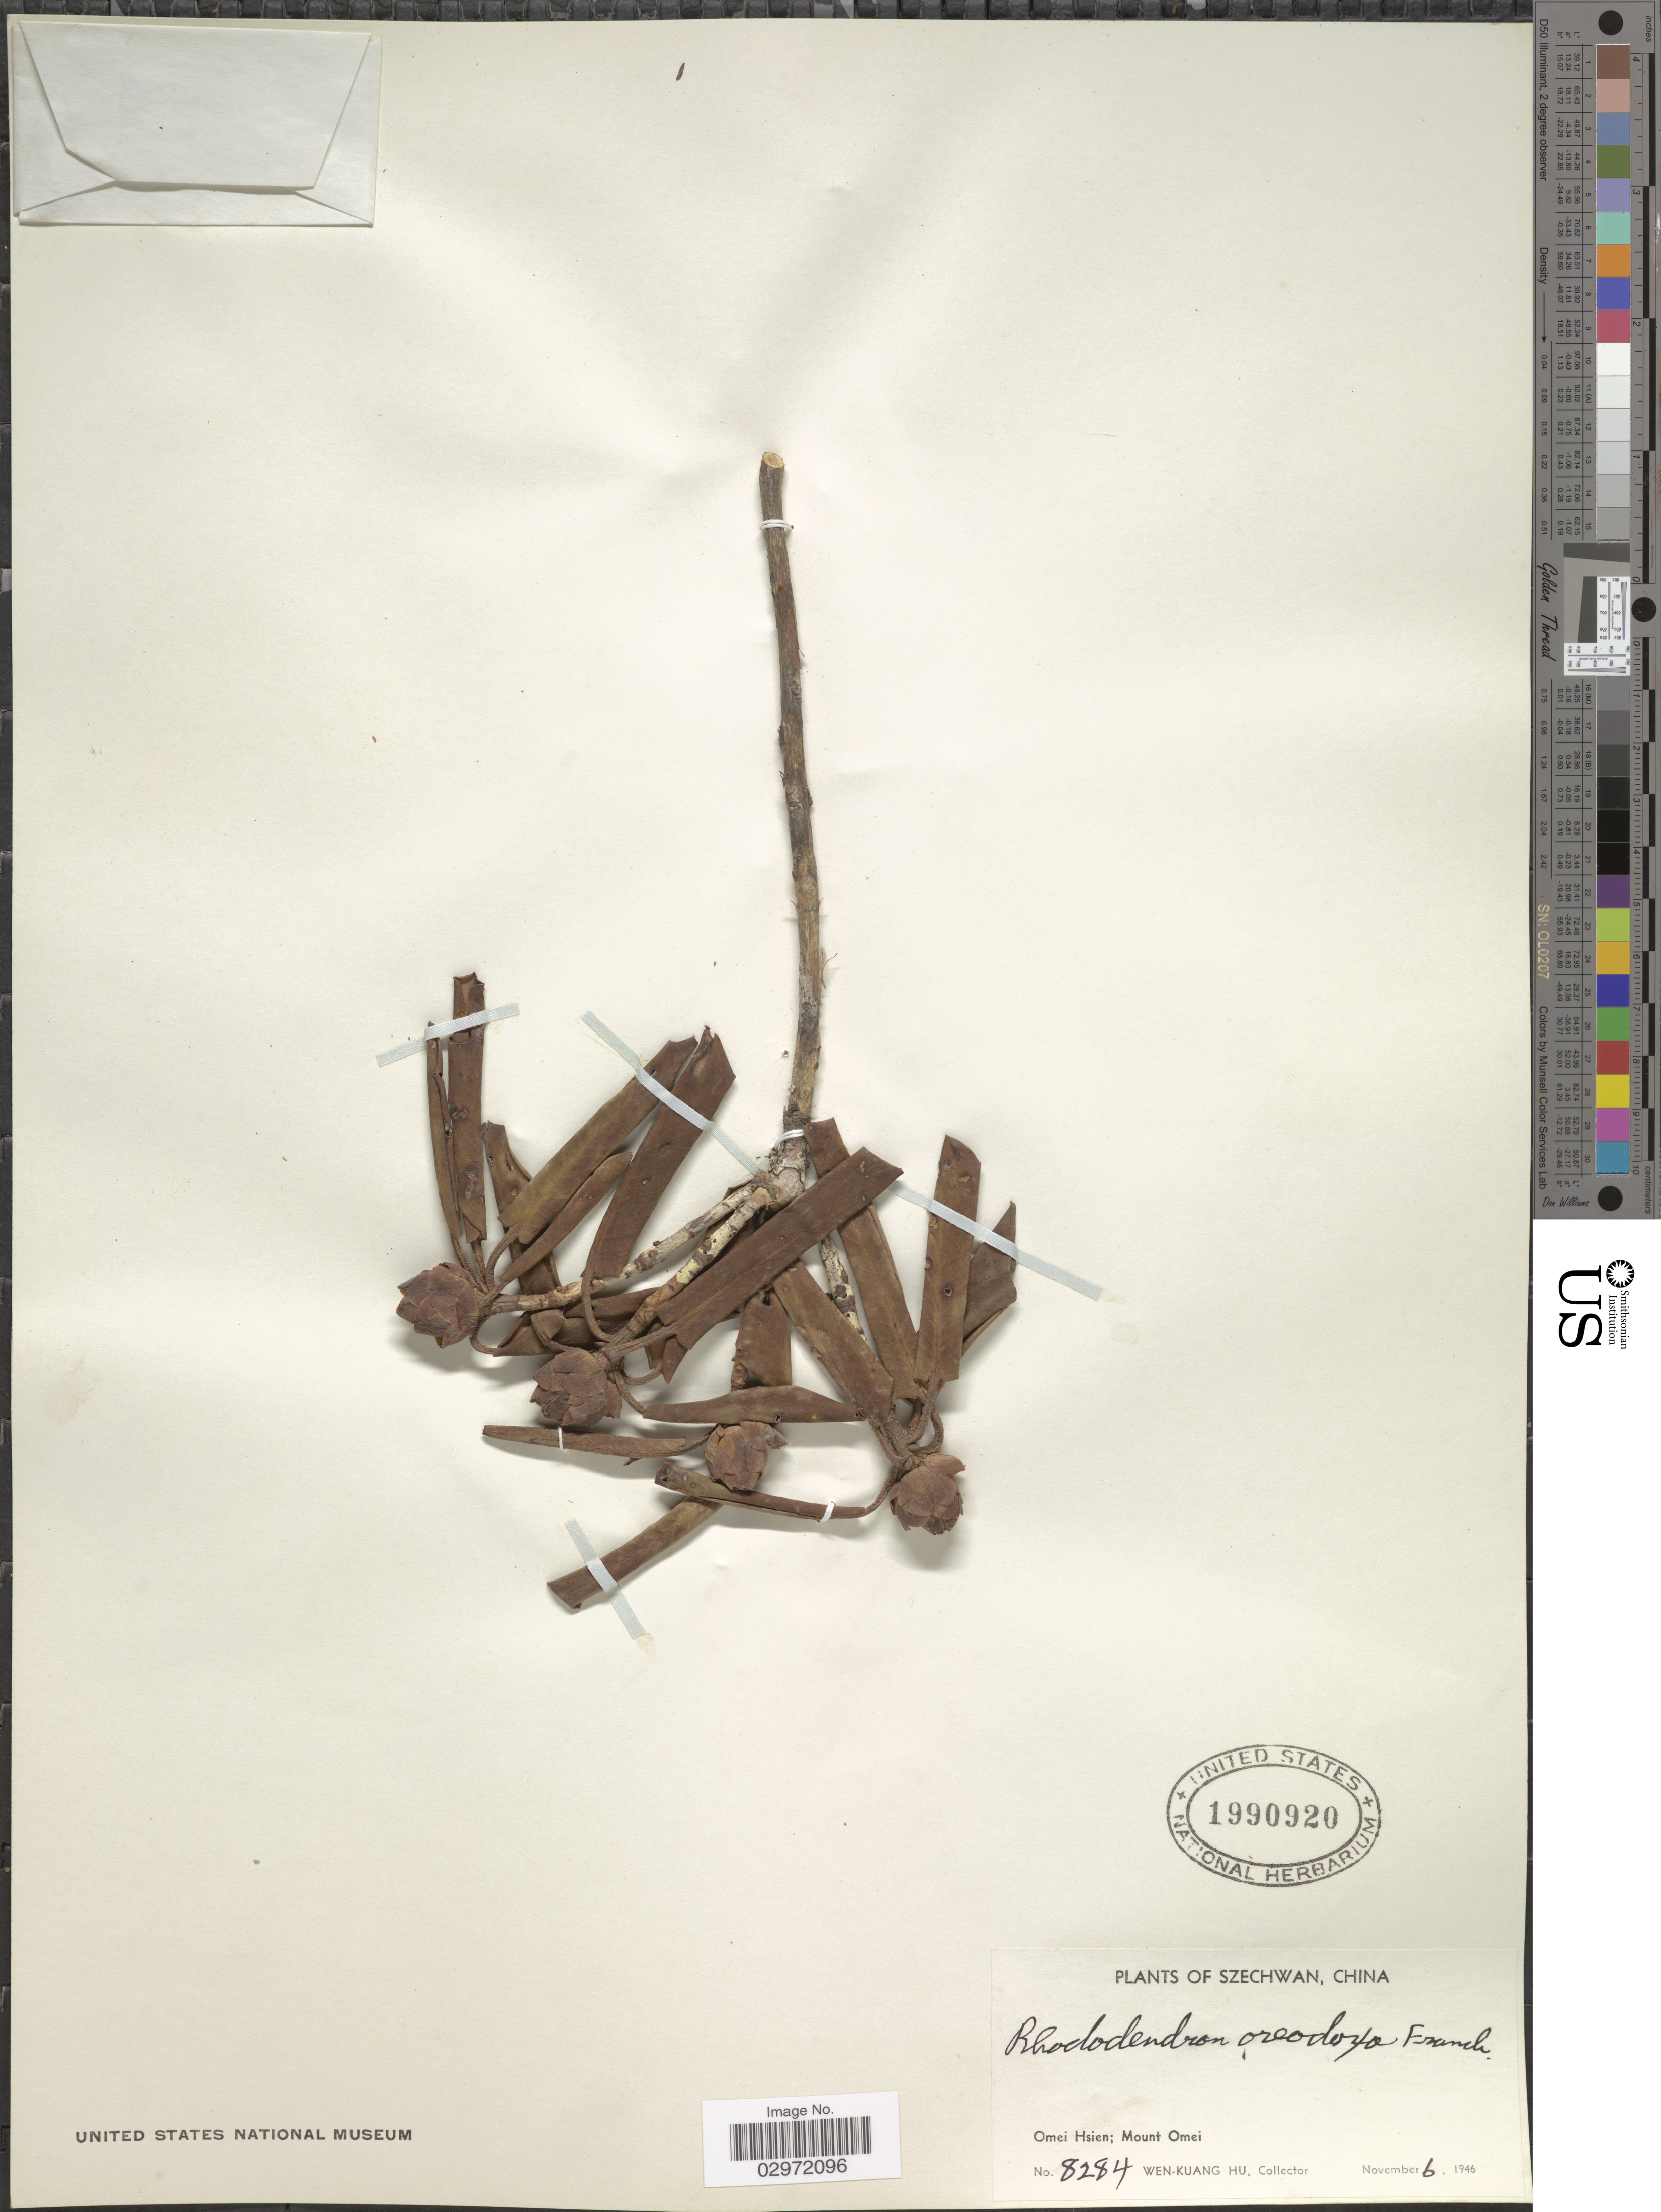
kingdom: Plantae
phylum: Tracheophyta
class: Magnoliopsida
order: Ericales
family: Ericaceae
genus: Rhododendron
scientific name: Rhododendron oreodoxa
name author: Franch.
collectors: W. K. Hu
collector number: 8284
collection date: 1946-11-06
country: China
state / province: Sichuan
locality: Szechwan. Omei Hsien; Mount Omei.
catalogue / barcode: US 1990920